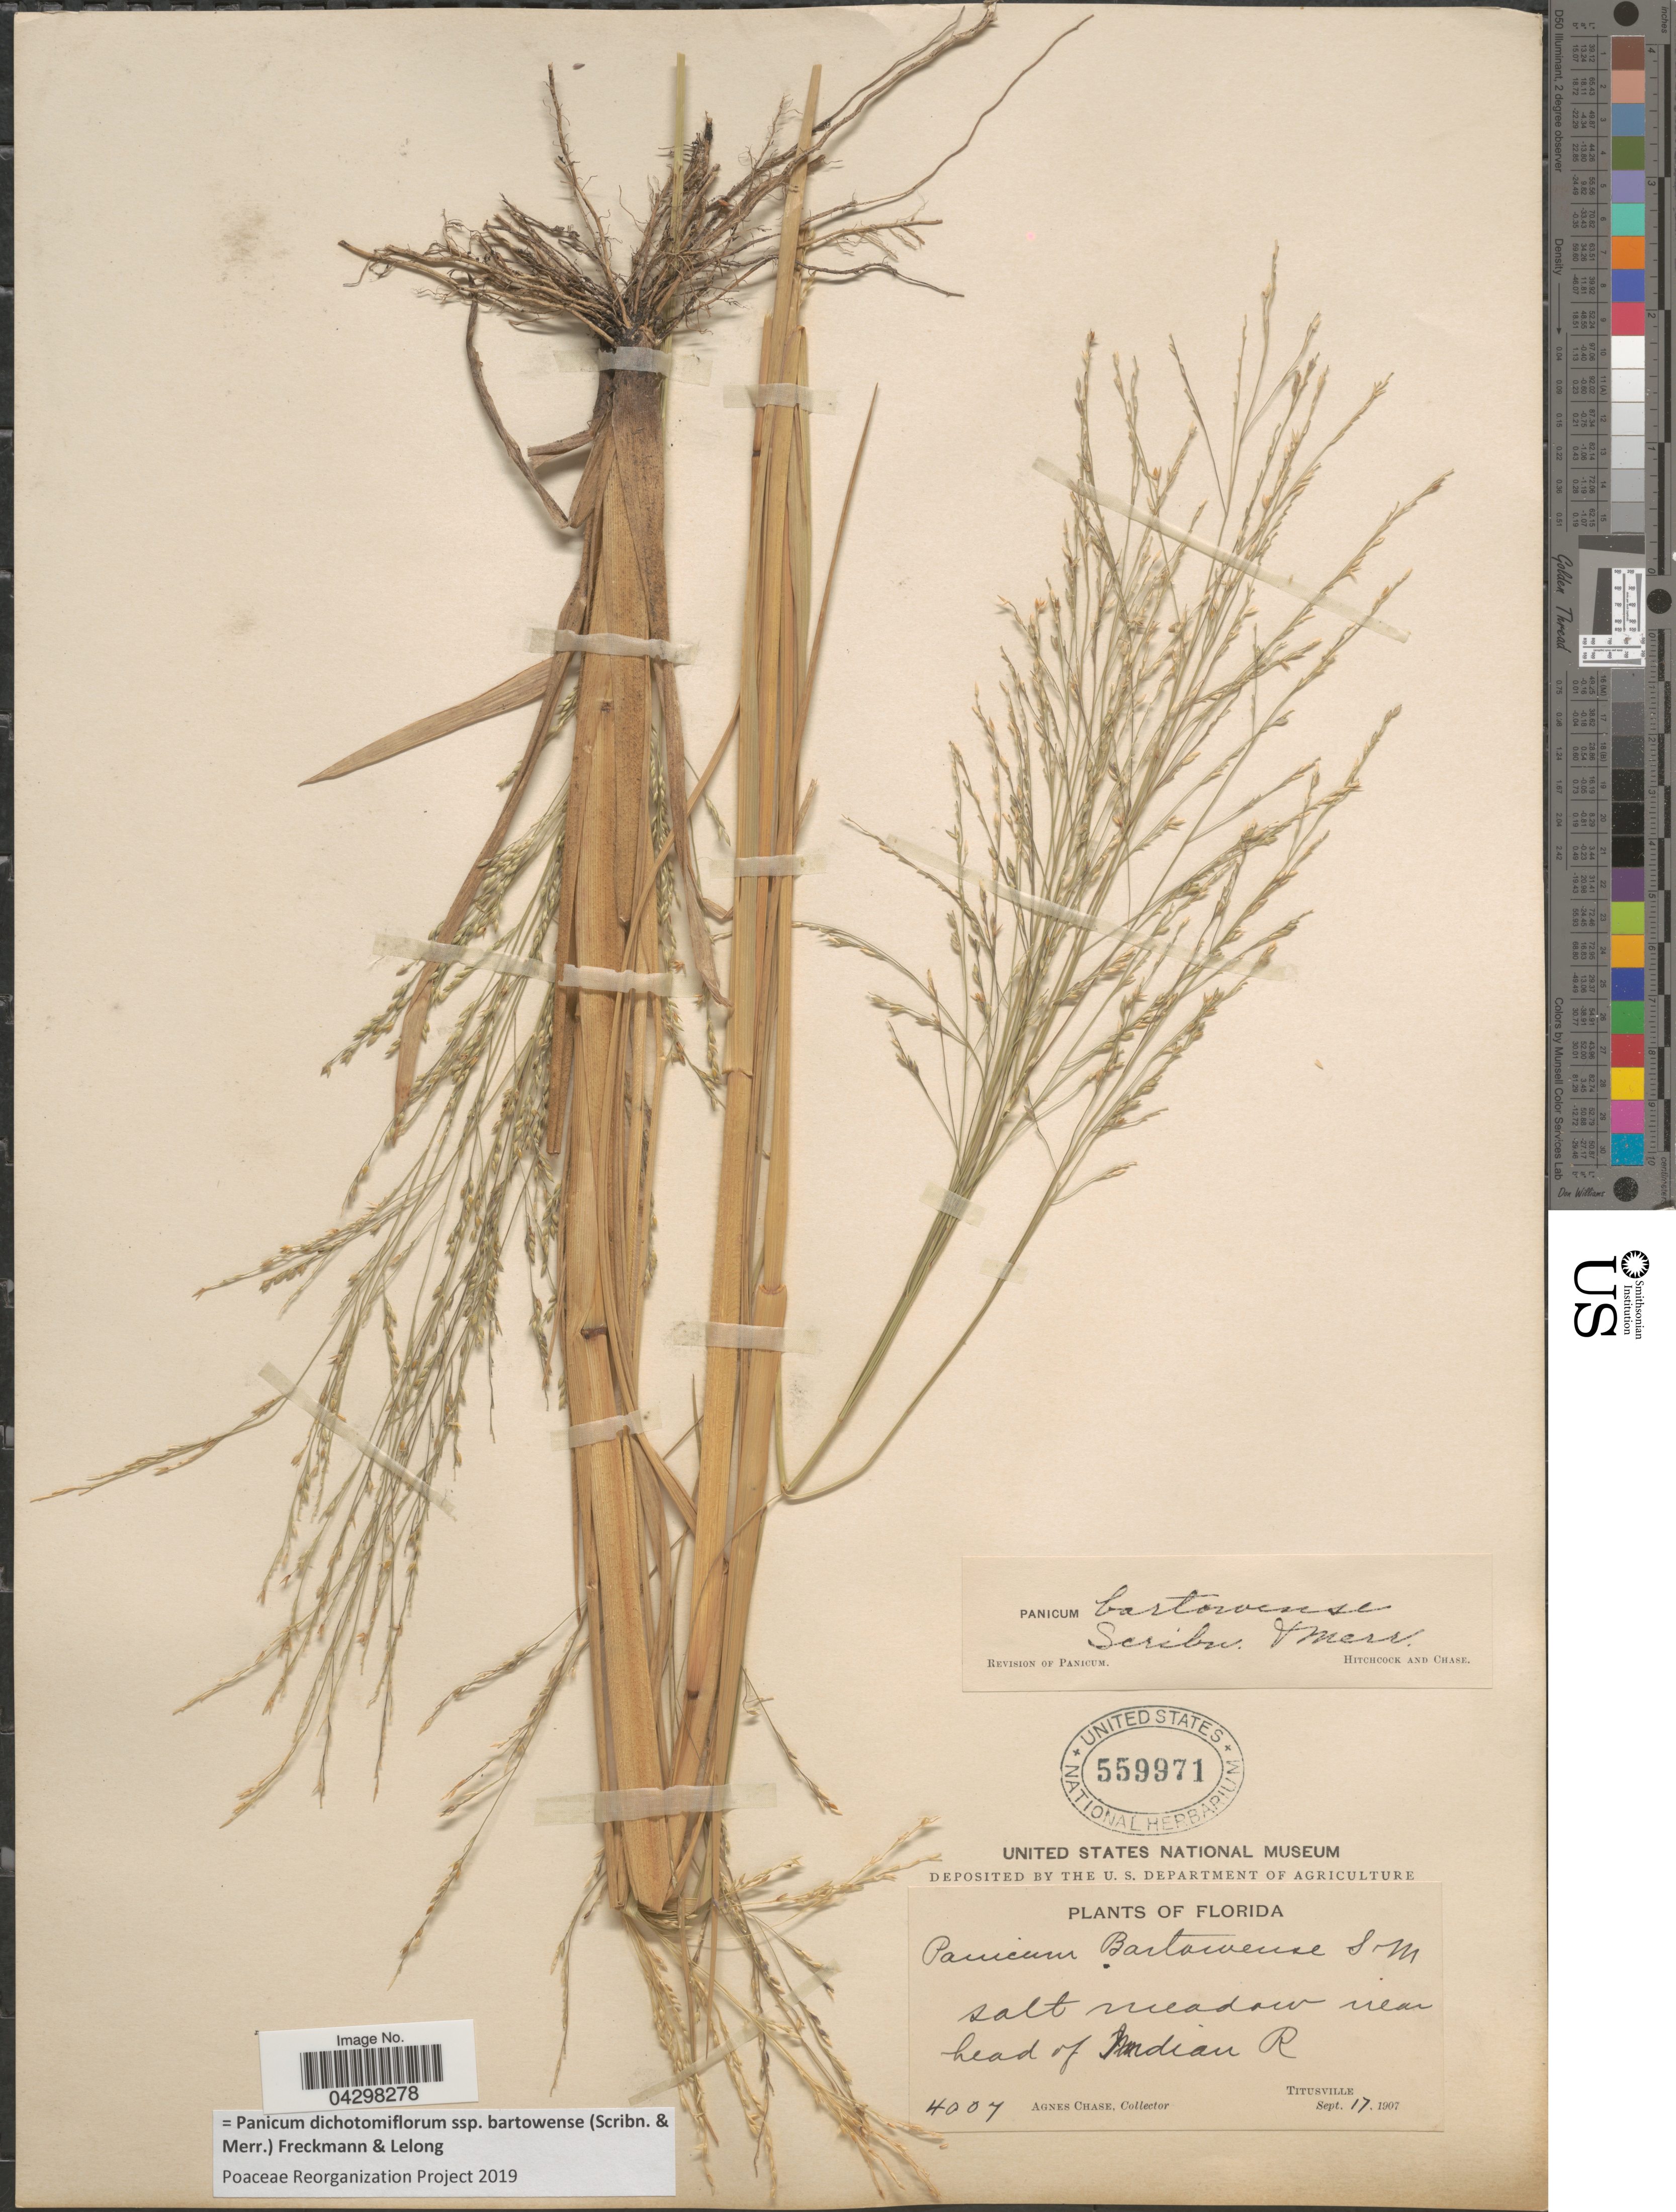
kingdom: Plantae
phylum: Tracheophyta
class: Liliopsida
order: Poales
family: Poaceae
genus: Panicum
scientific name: Panicum dichotomiflorum subsp. bartowense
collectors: A. Chase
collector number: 4007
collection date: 1907-09-17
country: United States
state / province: Florida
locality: Salt meadow near head of Indian R. Titusville.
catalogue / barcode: US 559971